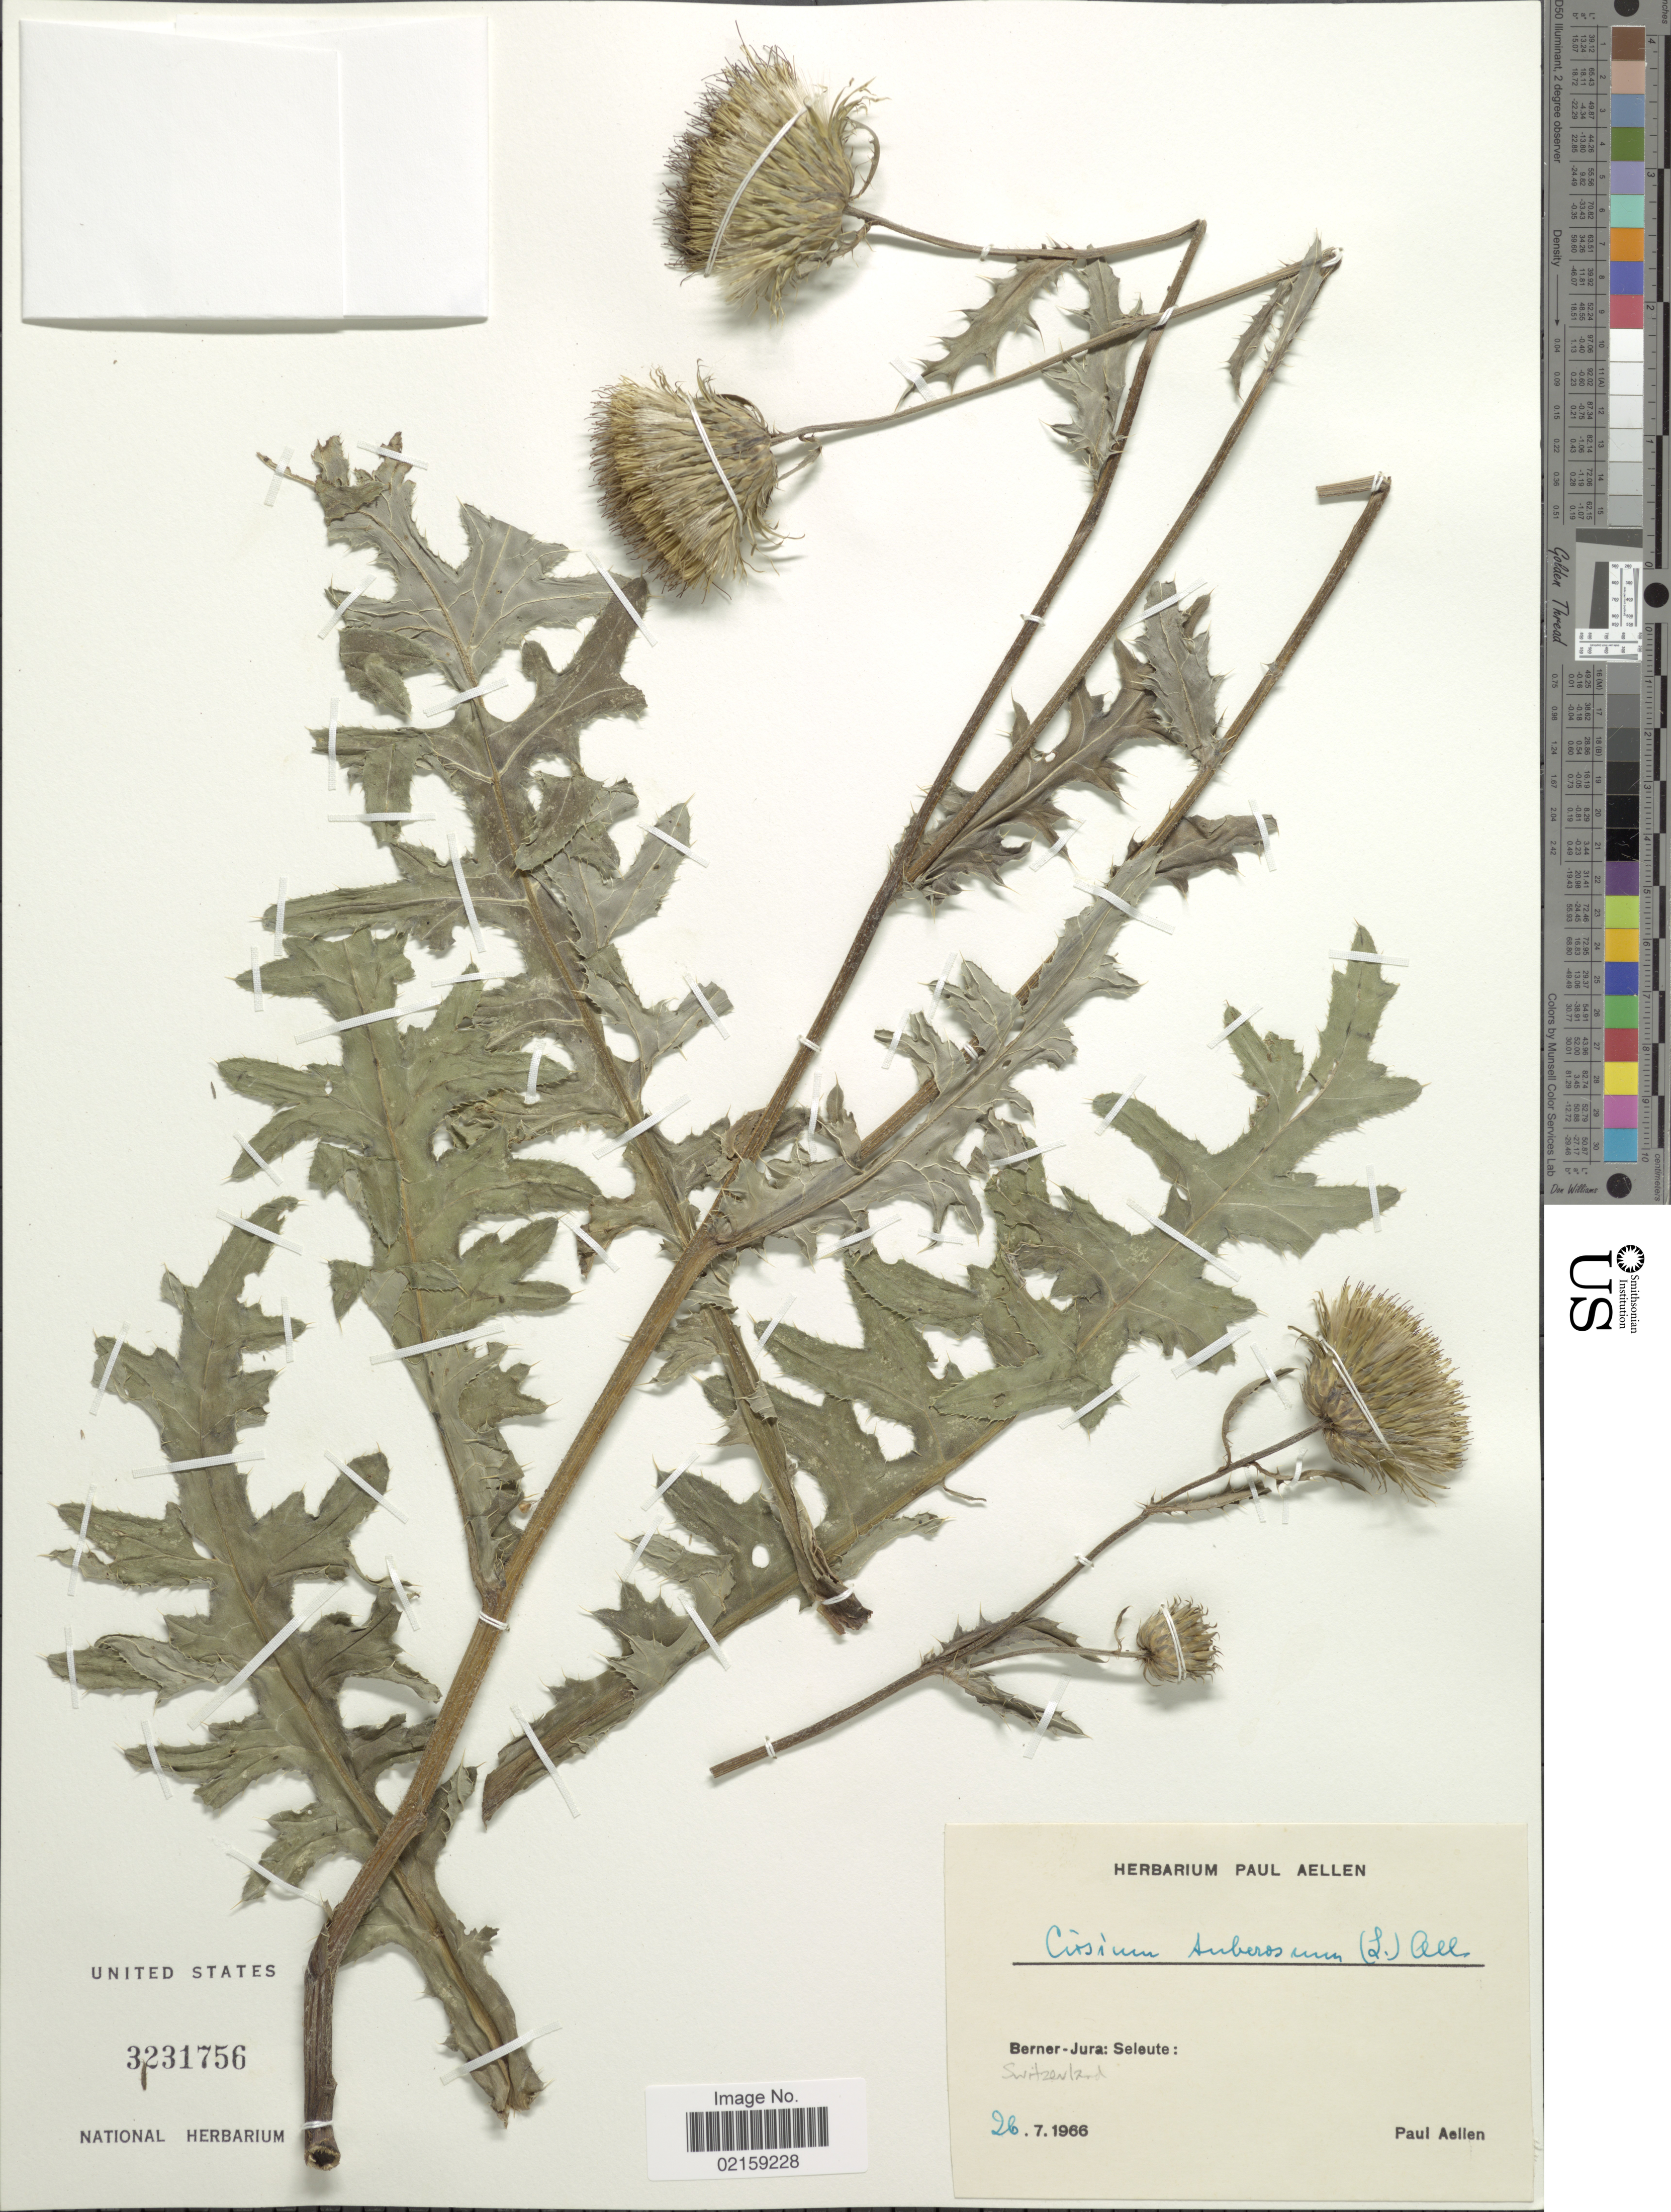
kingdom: Plantae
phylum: Tracheophyta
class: Magnoliopsida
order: Asterales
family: Asteraceae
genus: Cirsium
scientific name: Cirsium tuberosum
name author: (L.) All.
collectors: P. Aellen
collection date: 1966-07-26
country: Switzerland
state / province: Jura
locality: Berner-Jura: Seleute:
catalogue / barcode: US 3231756